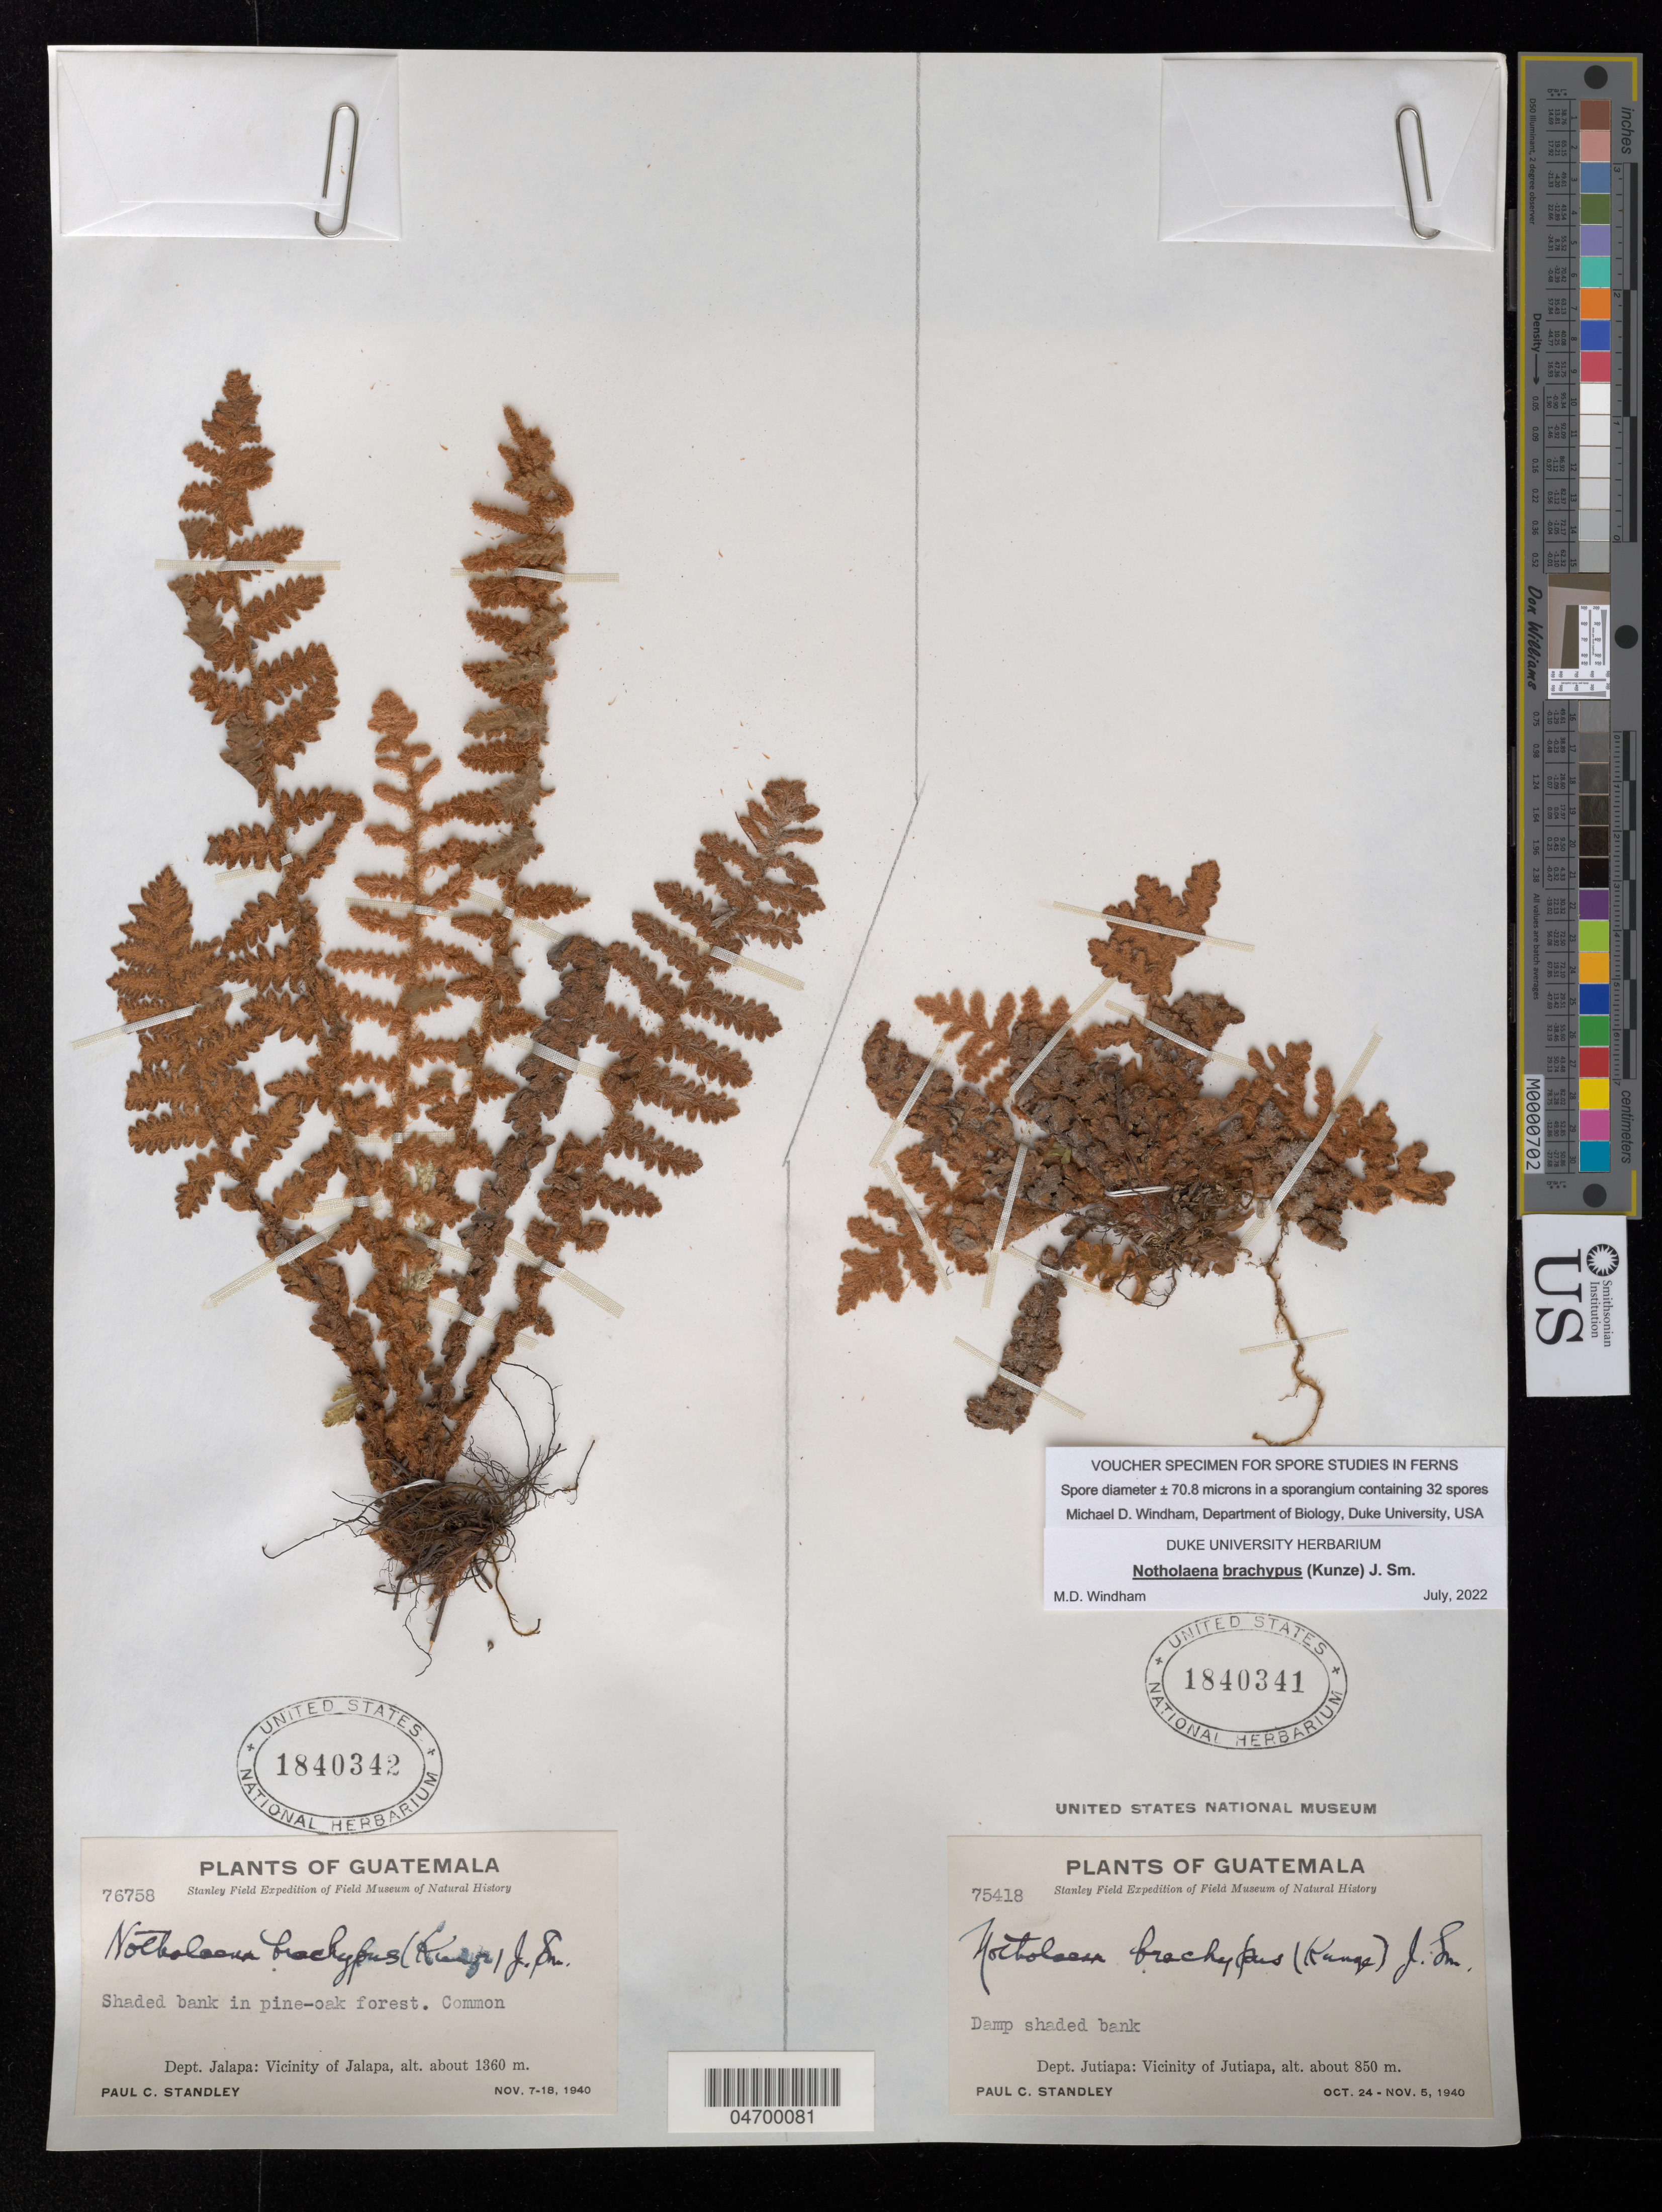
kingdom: Plantae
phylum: Tracheophyta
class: Polypodiopsida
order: Polypodiales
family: Pteridaceae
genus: Notholaena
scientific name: Notholaena brachypus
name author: (Kunze) J. Sm.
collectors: P. C. Standley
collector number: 75418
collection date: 1940-10-24/1940-11-05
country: Guatemala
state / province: Jutiapa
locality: Dept. Jutiapa: Vicinity of Jutiapa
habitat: Damp shaded bank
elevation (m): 850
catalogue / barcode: US 1840341-2